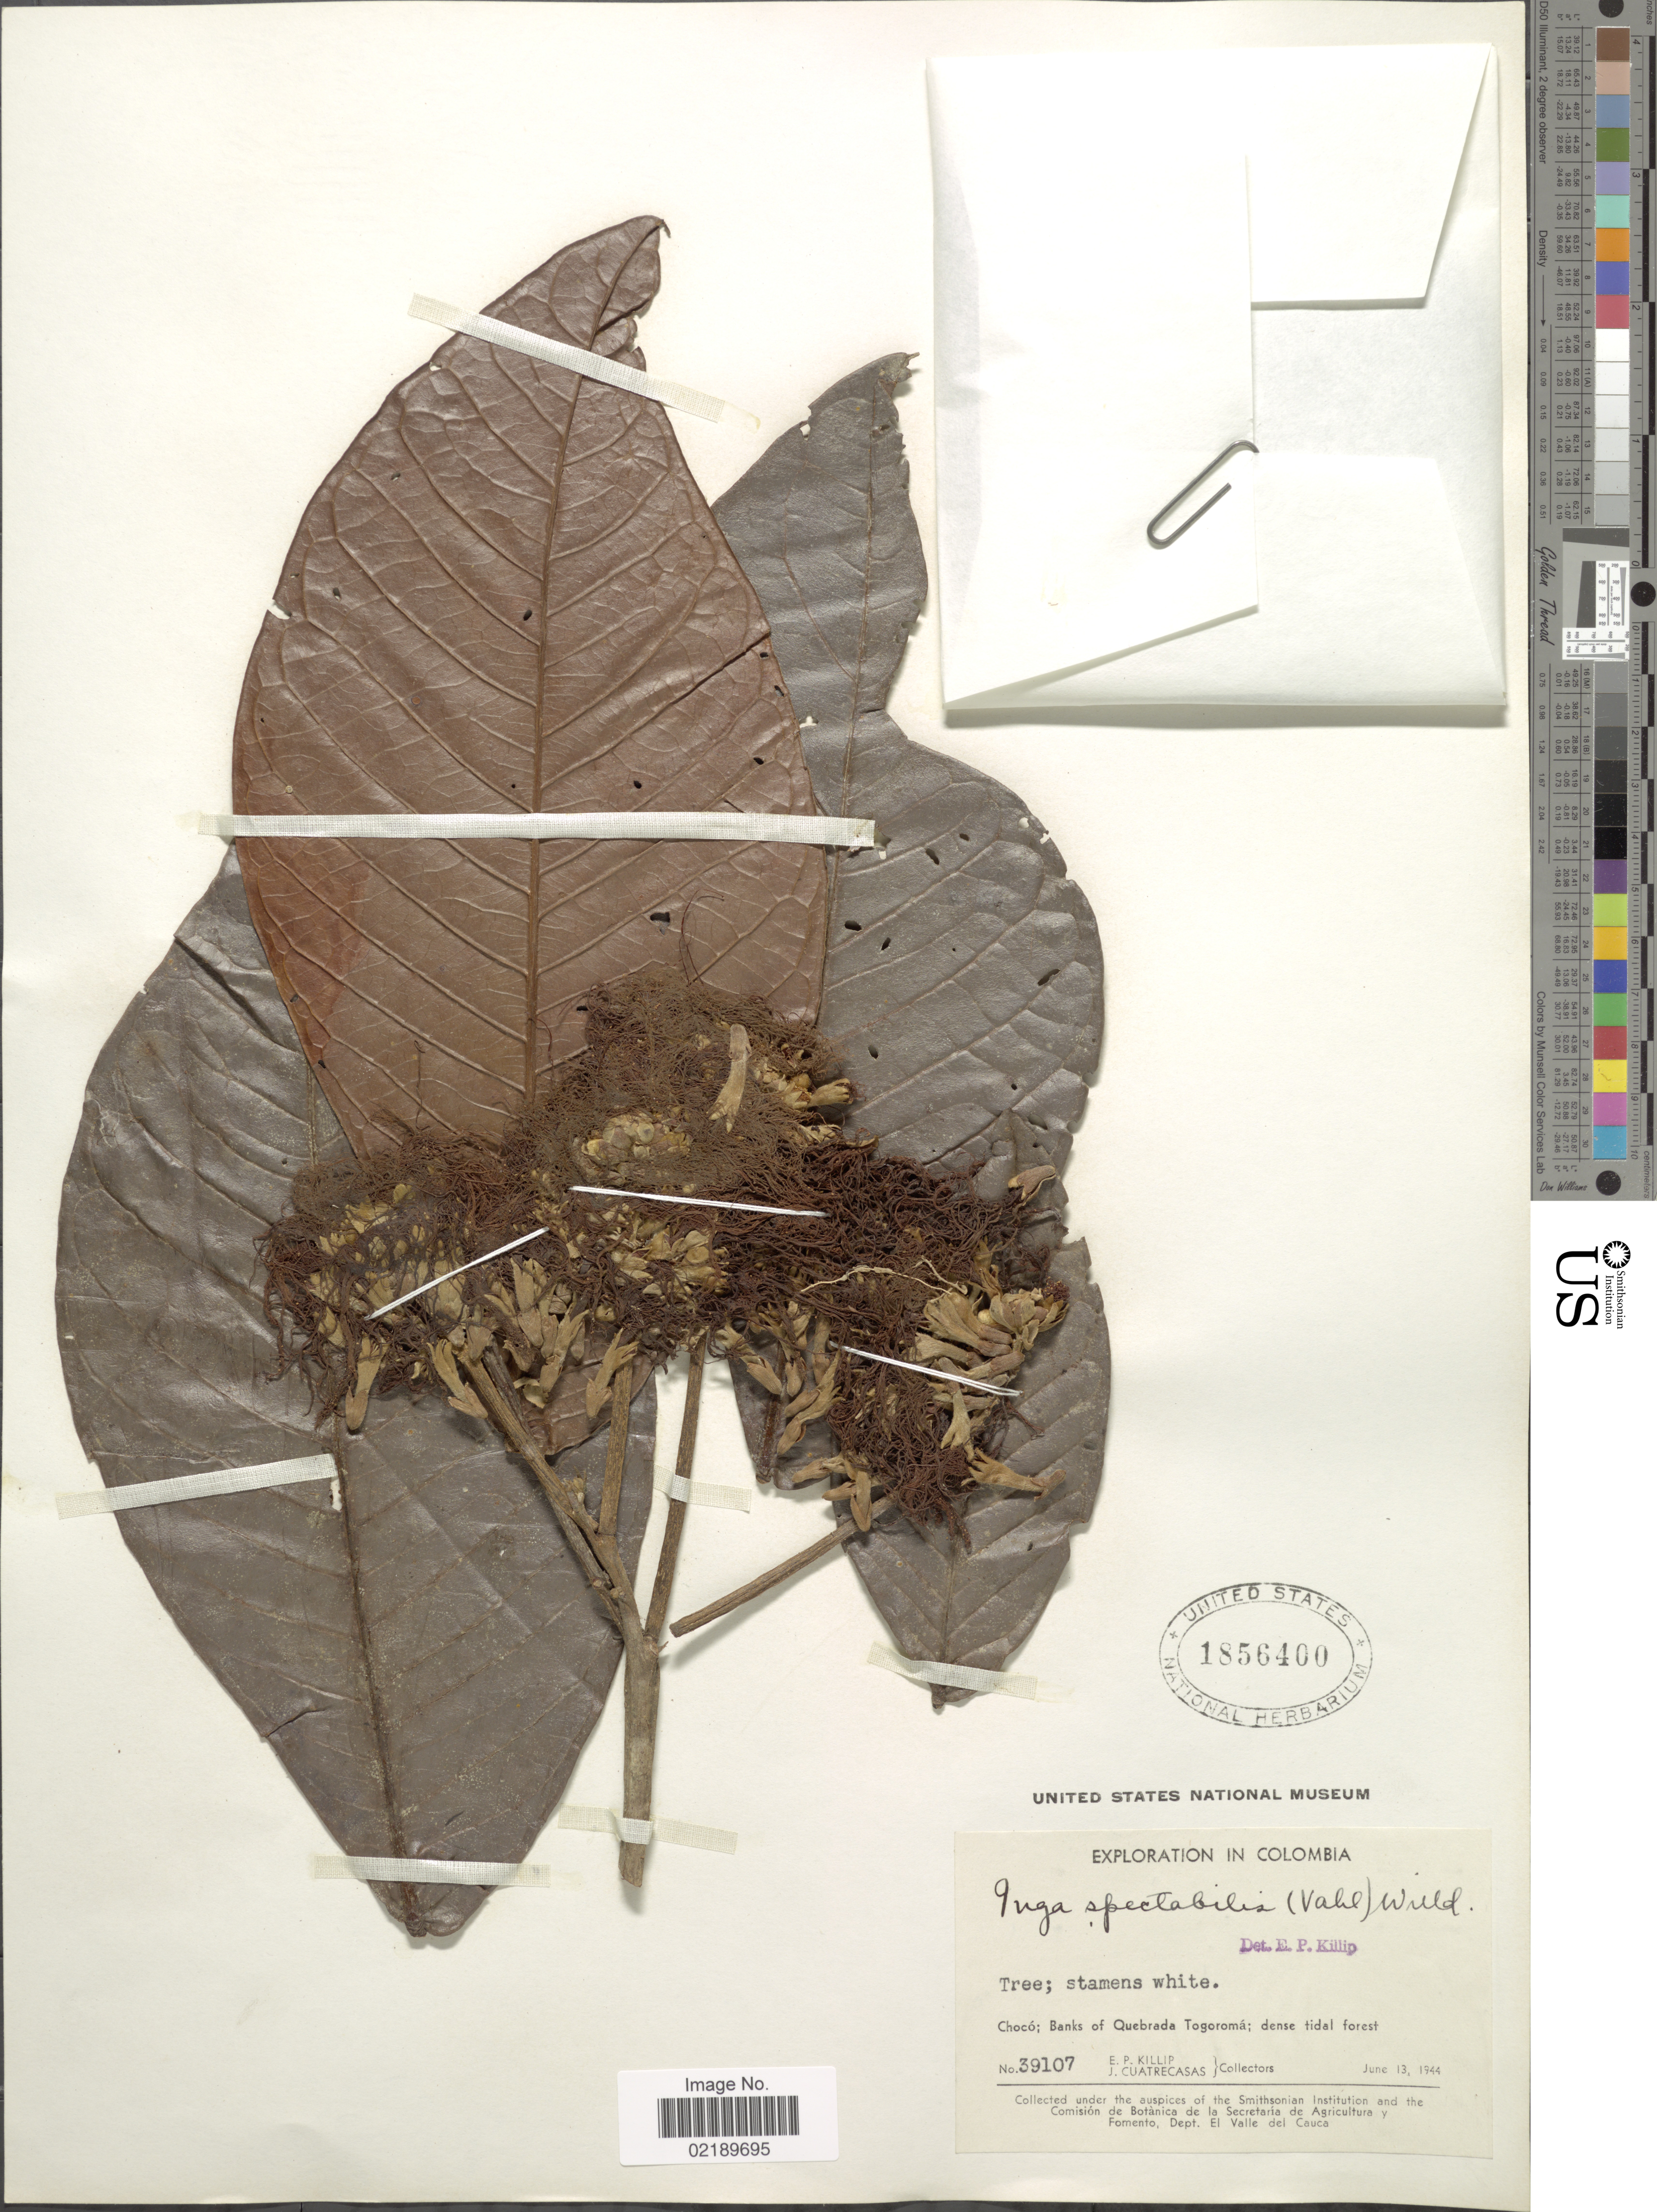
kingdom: Plantae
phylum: Tracheophyta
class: Magnoliopsida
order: Fabales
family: Fabaceae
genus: Inga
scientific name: Inga spectabilis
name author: (Vahl) Willd.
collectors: E. P. Killip & J. Cuatrecasas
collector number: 39107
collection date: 1944-06-13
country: Colombia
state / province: Chocó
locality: Chocó; Banks of Quebrada Togoromá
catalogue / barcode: US 1856400